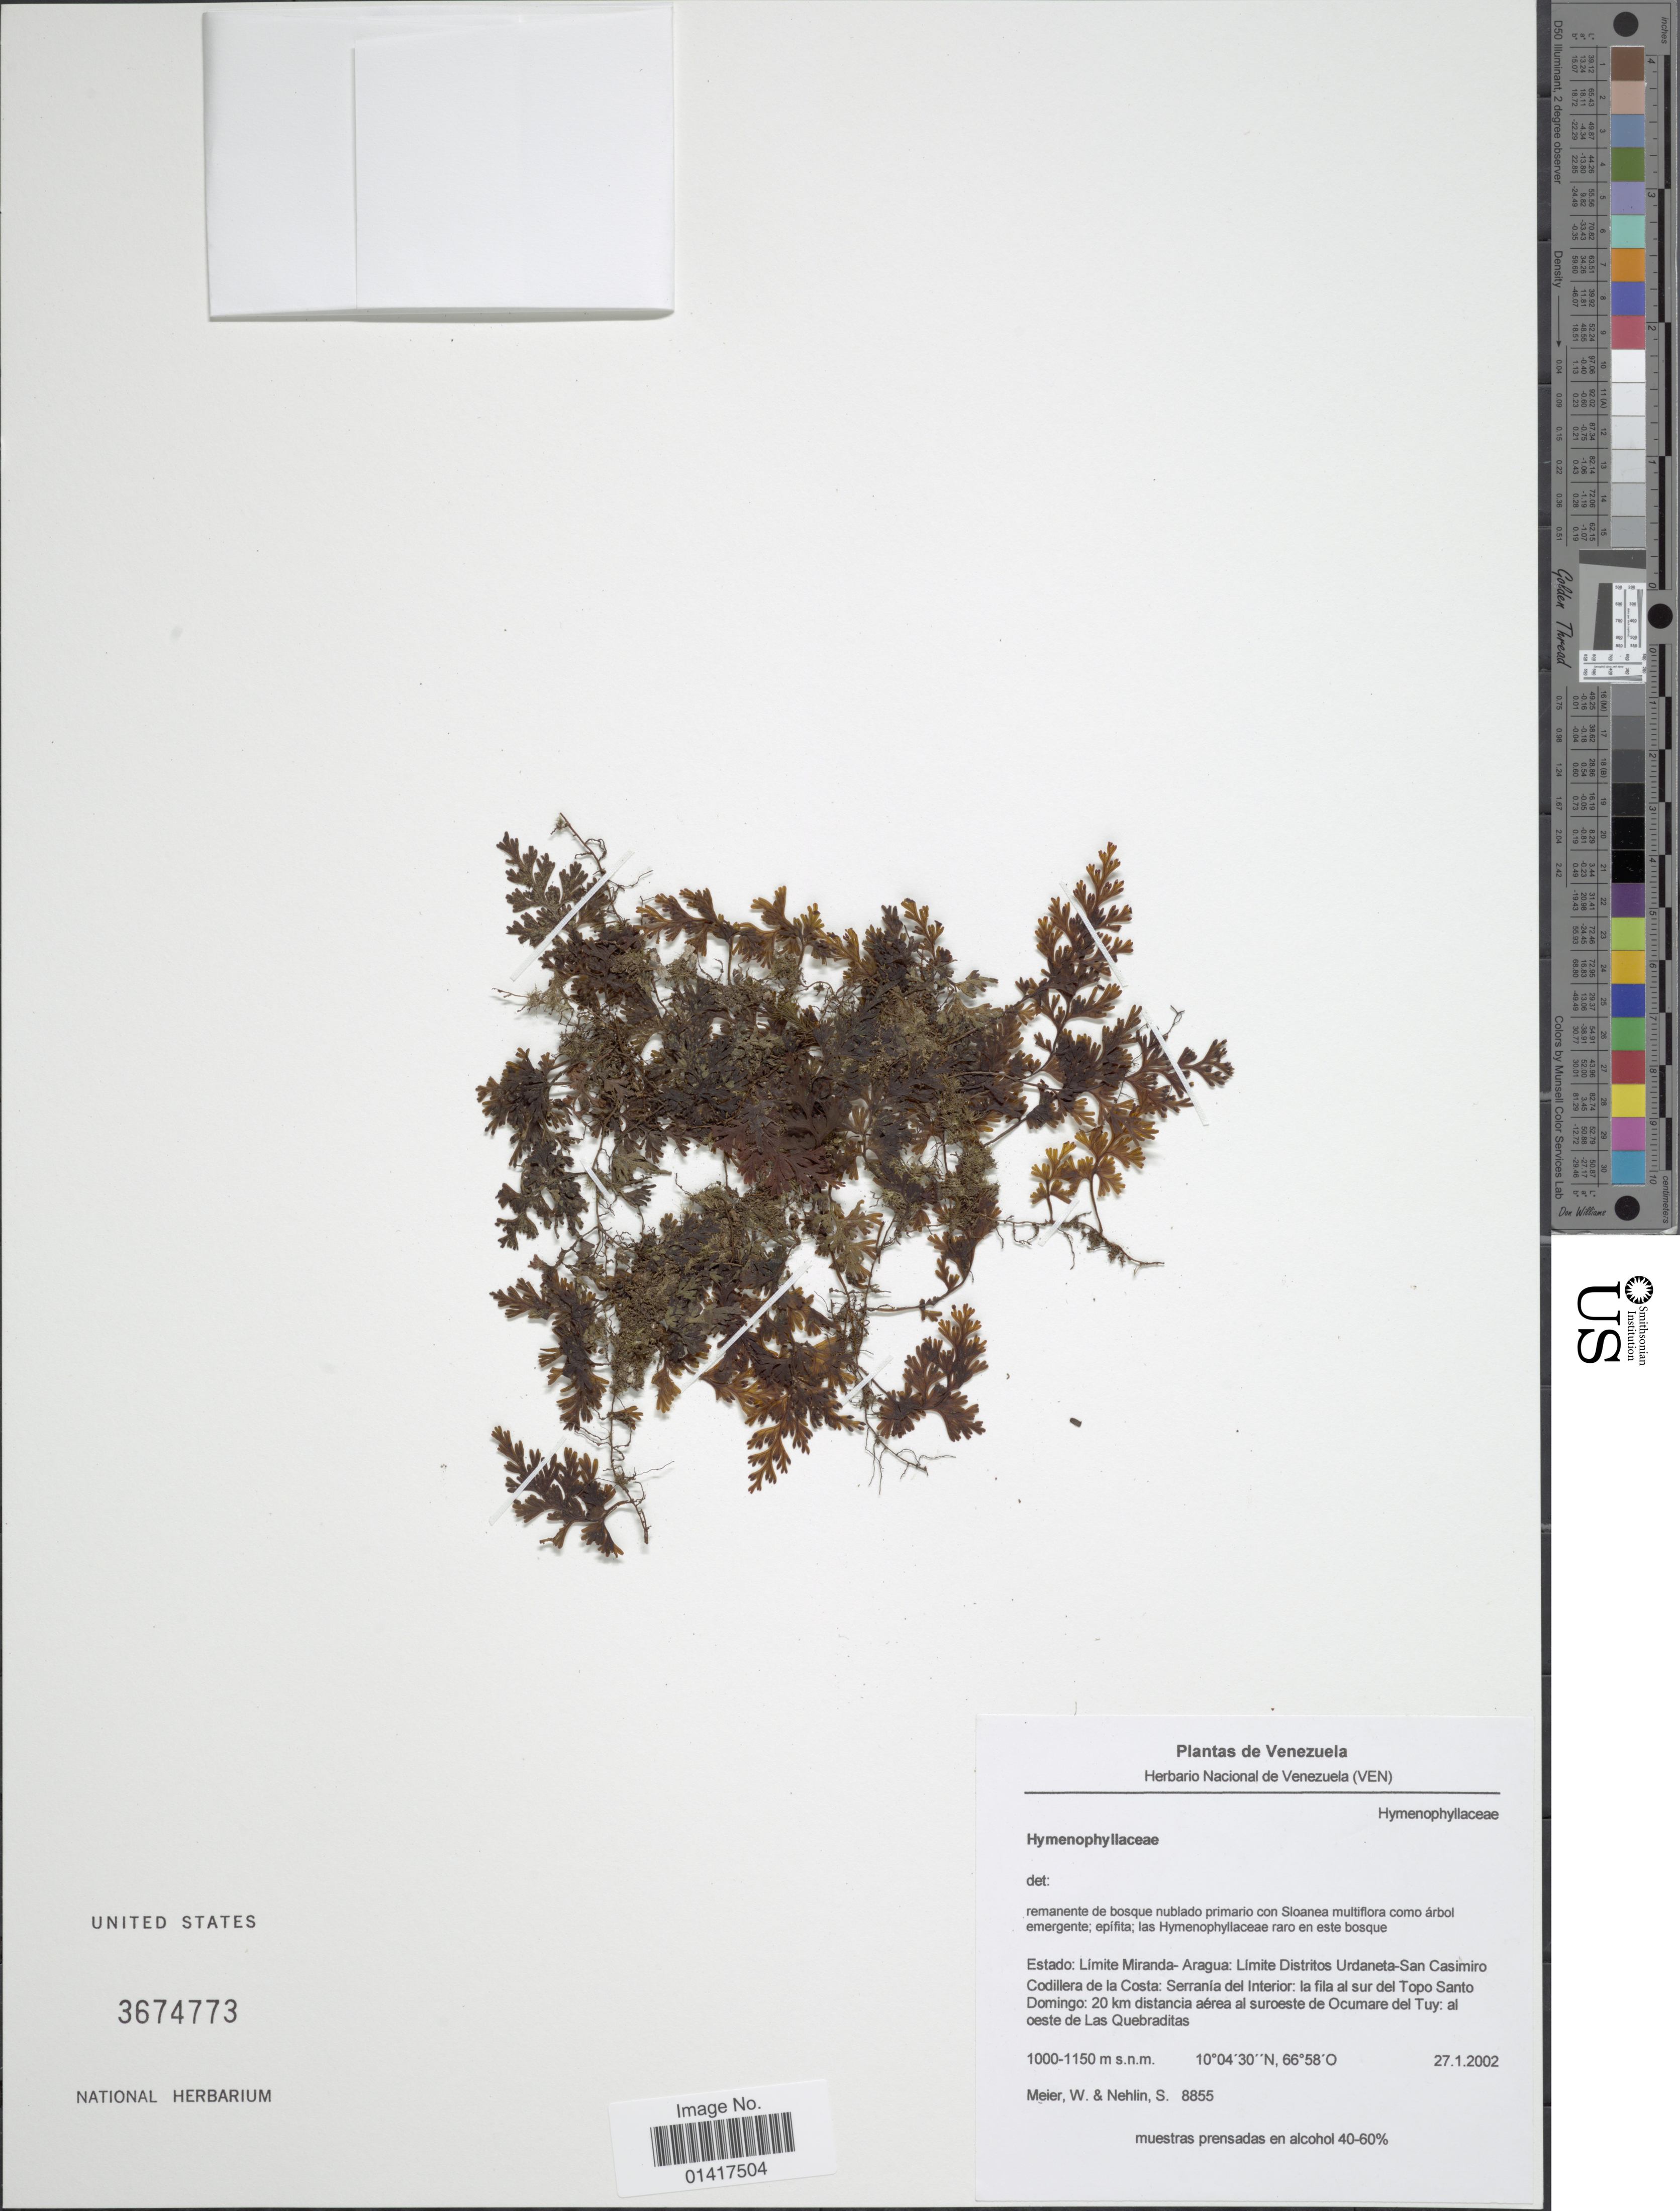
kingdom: Plantae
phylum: Tracheophyta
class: Polypodiopsida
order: Hymenophyllales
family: Hymenophyllaceae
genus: Hymenophyllum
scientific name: Hymenophyllum sp.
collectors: W. Meier & S. Nehlin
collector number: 8855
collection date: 2002-01-27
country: Venezuela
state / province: Aragua / Miranda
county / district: San Casimiro / Urdaneta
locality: Cordillera de la Costa: Serranua del Interior: la fila al sur del Topo Santo Domingo: 20 km distancia aerea al suroeste de Ocumare del Tuy: al oeste de Las Quebraditas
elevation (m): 1000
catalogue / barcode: US 3674773